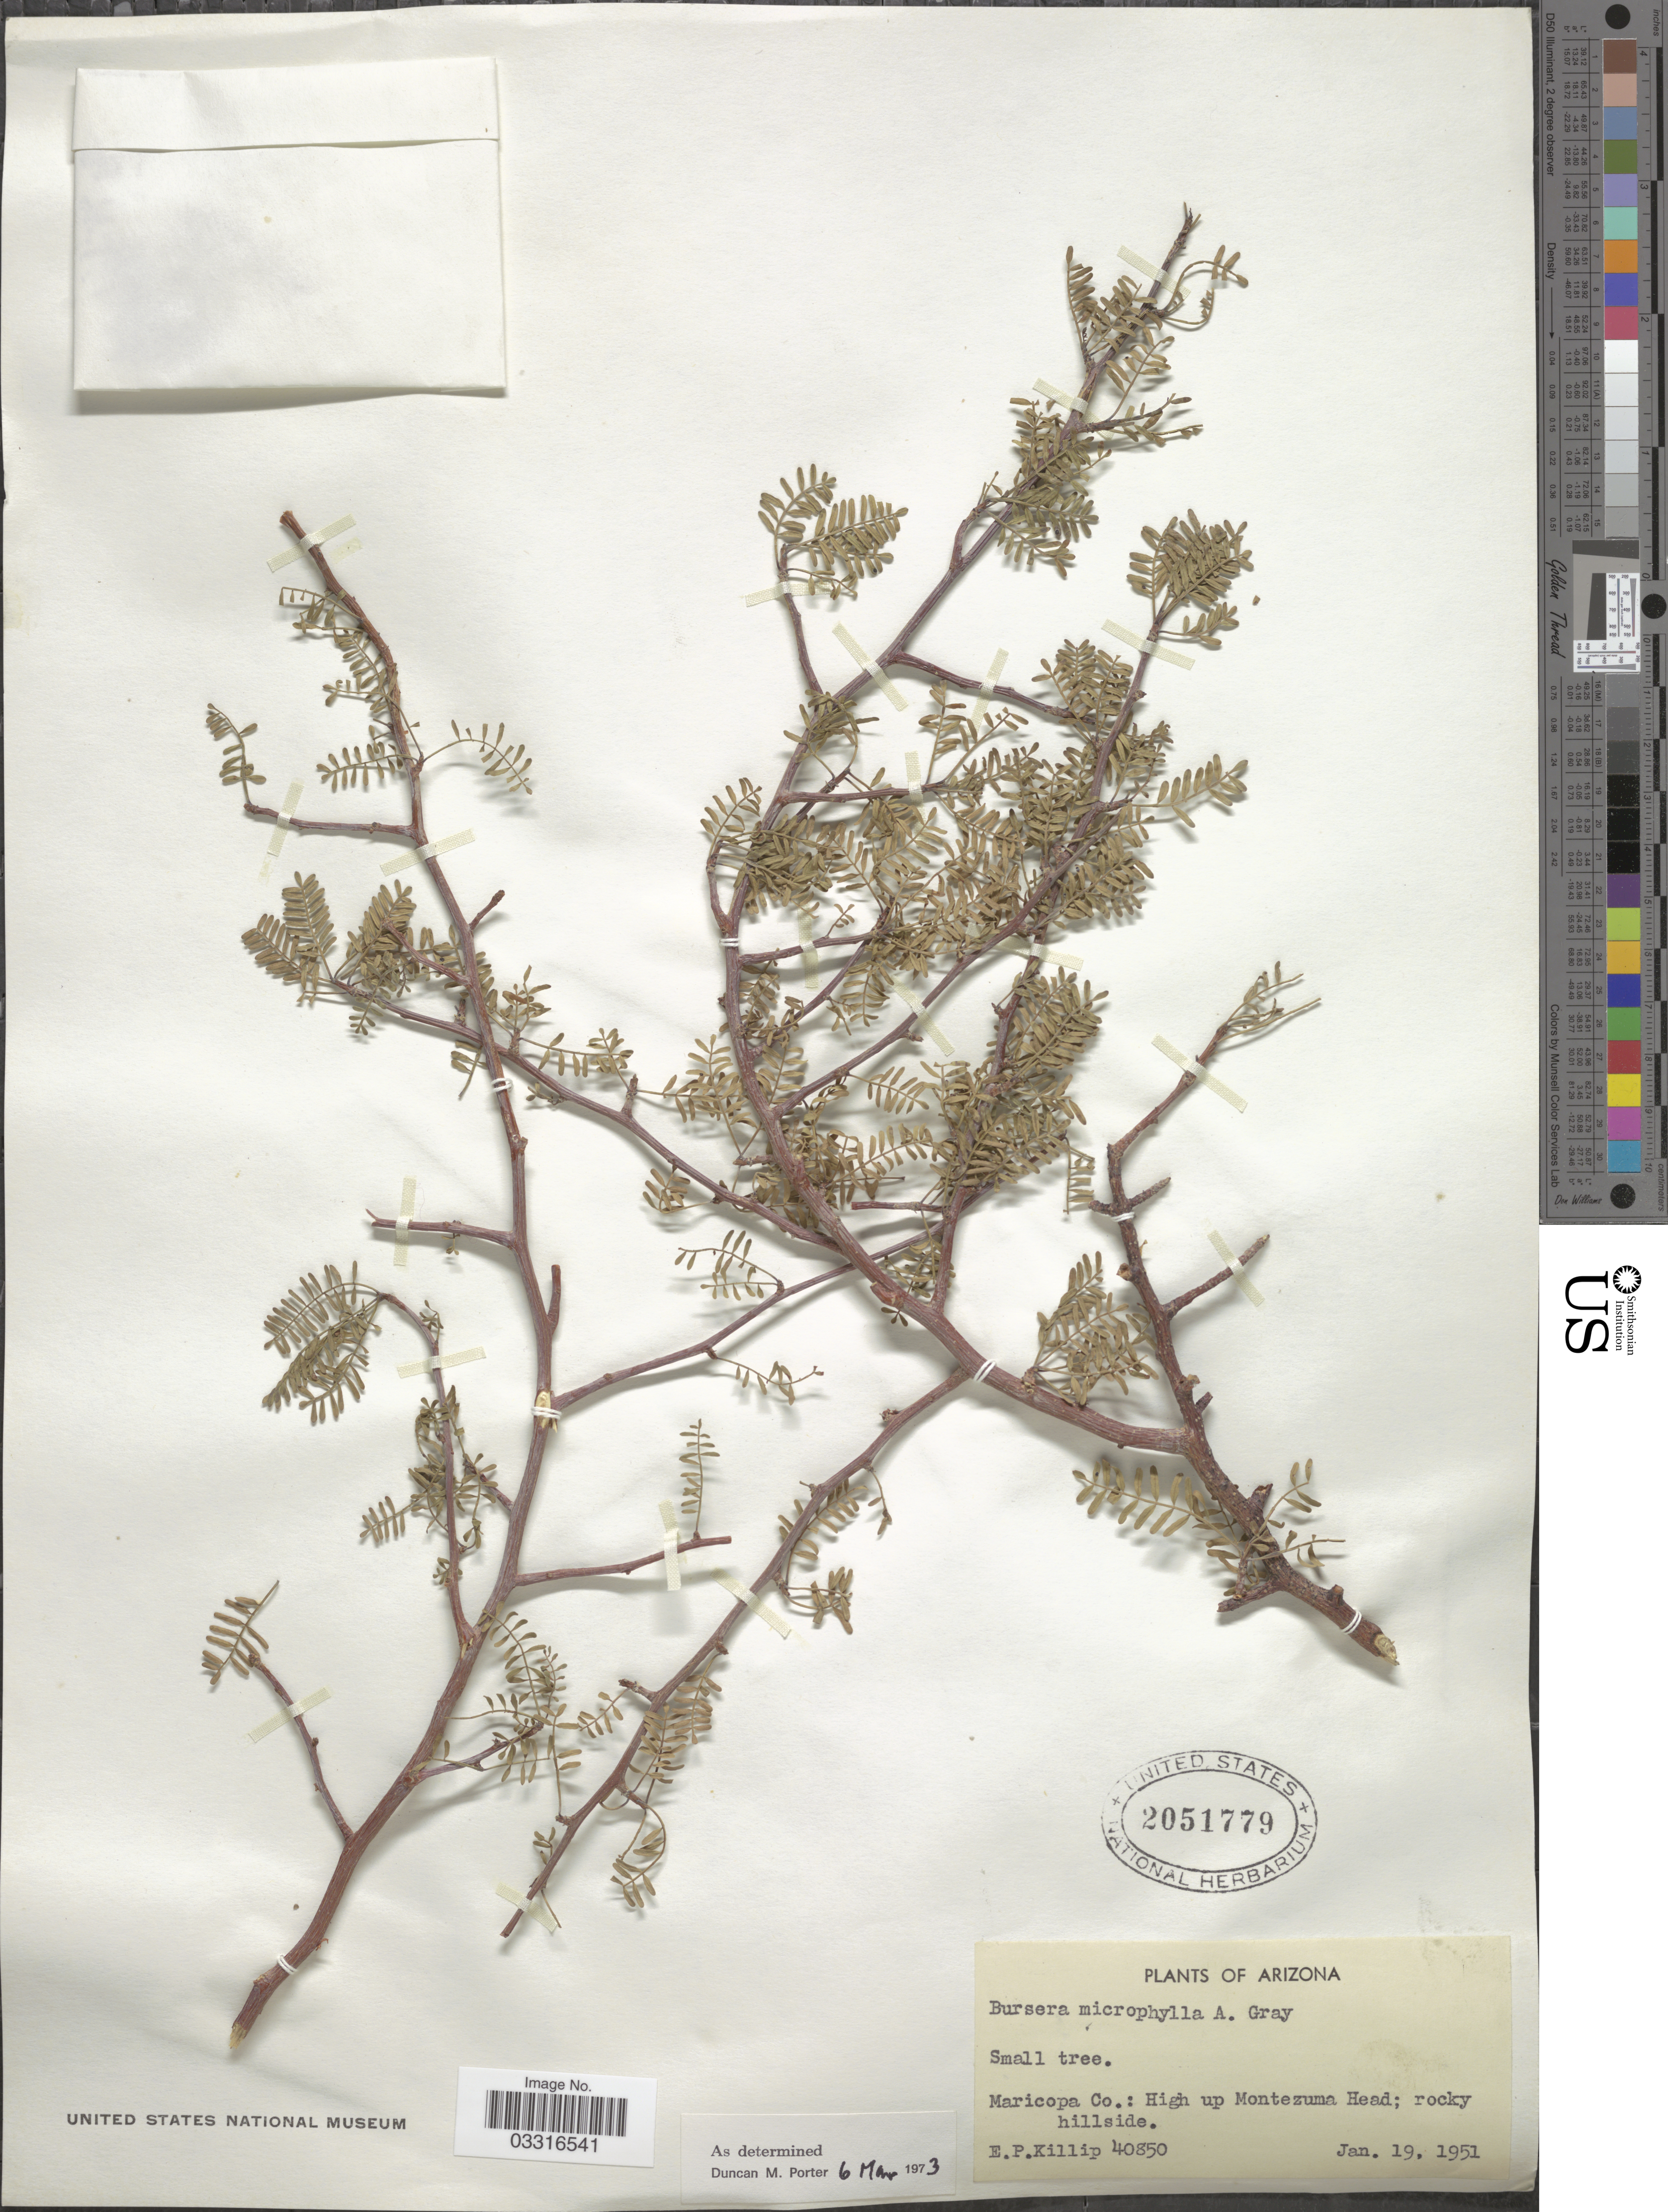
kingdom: Plantae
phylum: Tracheophyta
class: Magnoliopsida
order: Sapindales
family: Burseraceae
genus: Bursera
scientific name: Bursera microphylla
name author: A. Gray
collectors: E. P. Killip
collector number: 40850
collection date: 1951-01-19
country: United States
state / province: Arizona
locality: Maricopa Co.: High up Montezuma Head.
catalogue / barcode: US 2051779